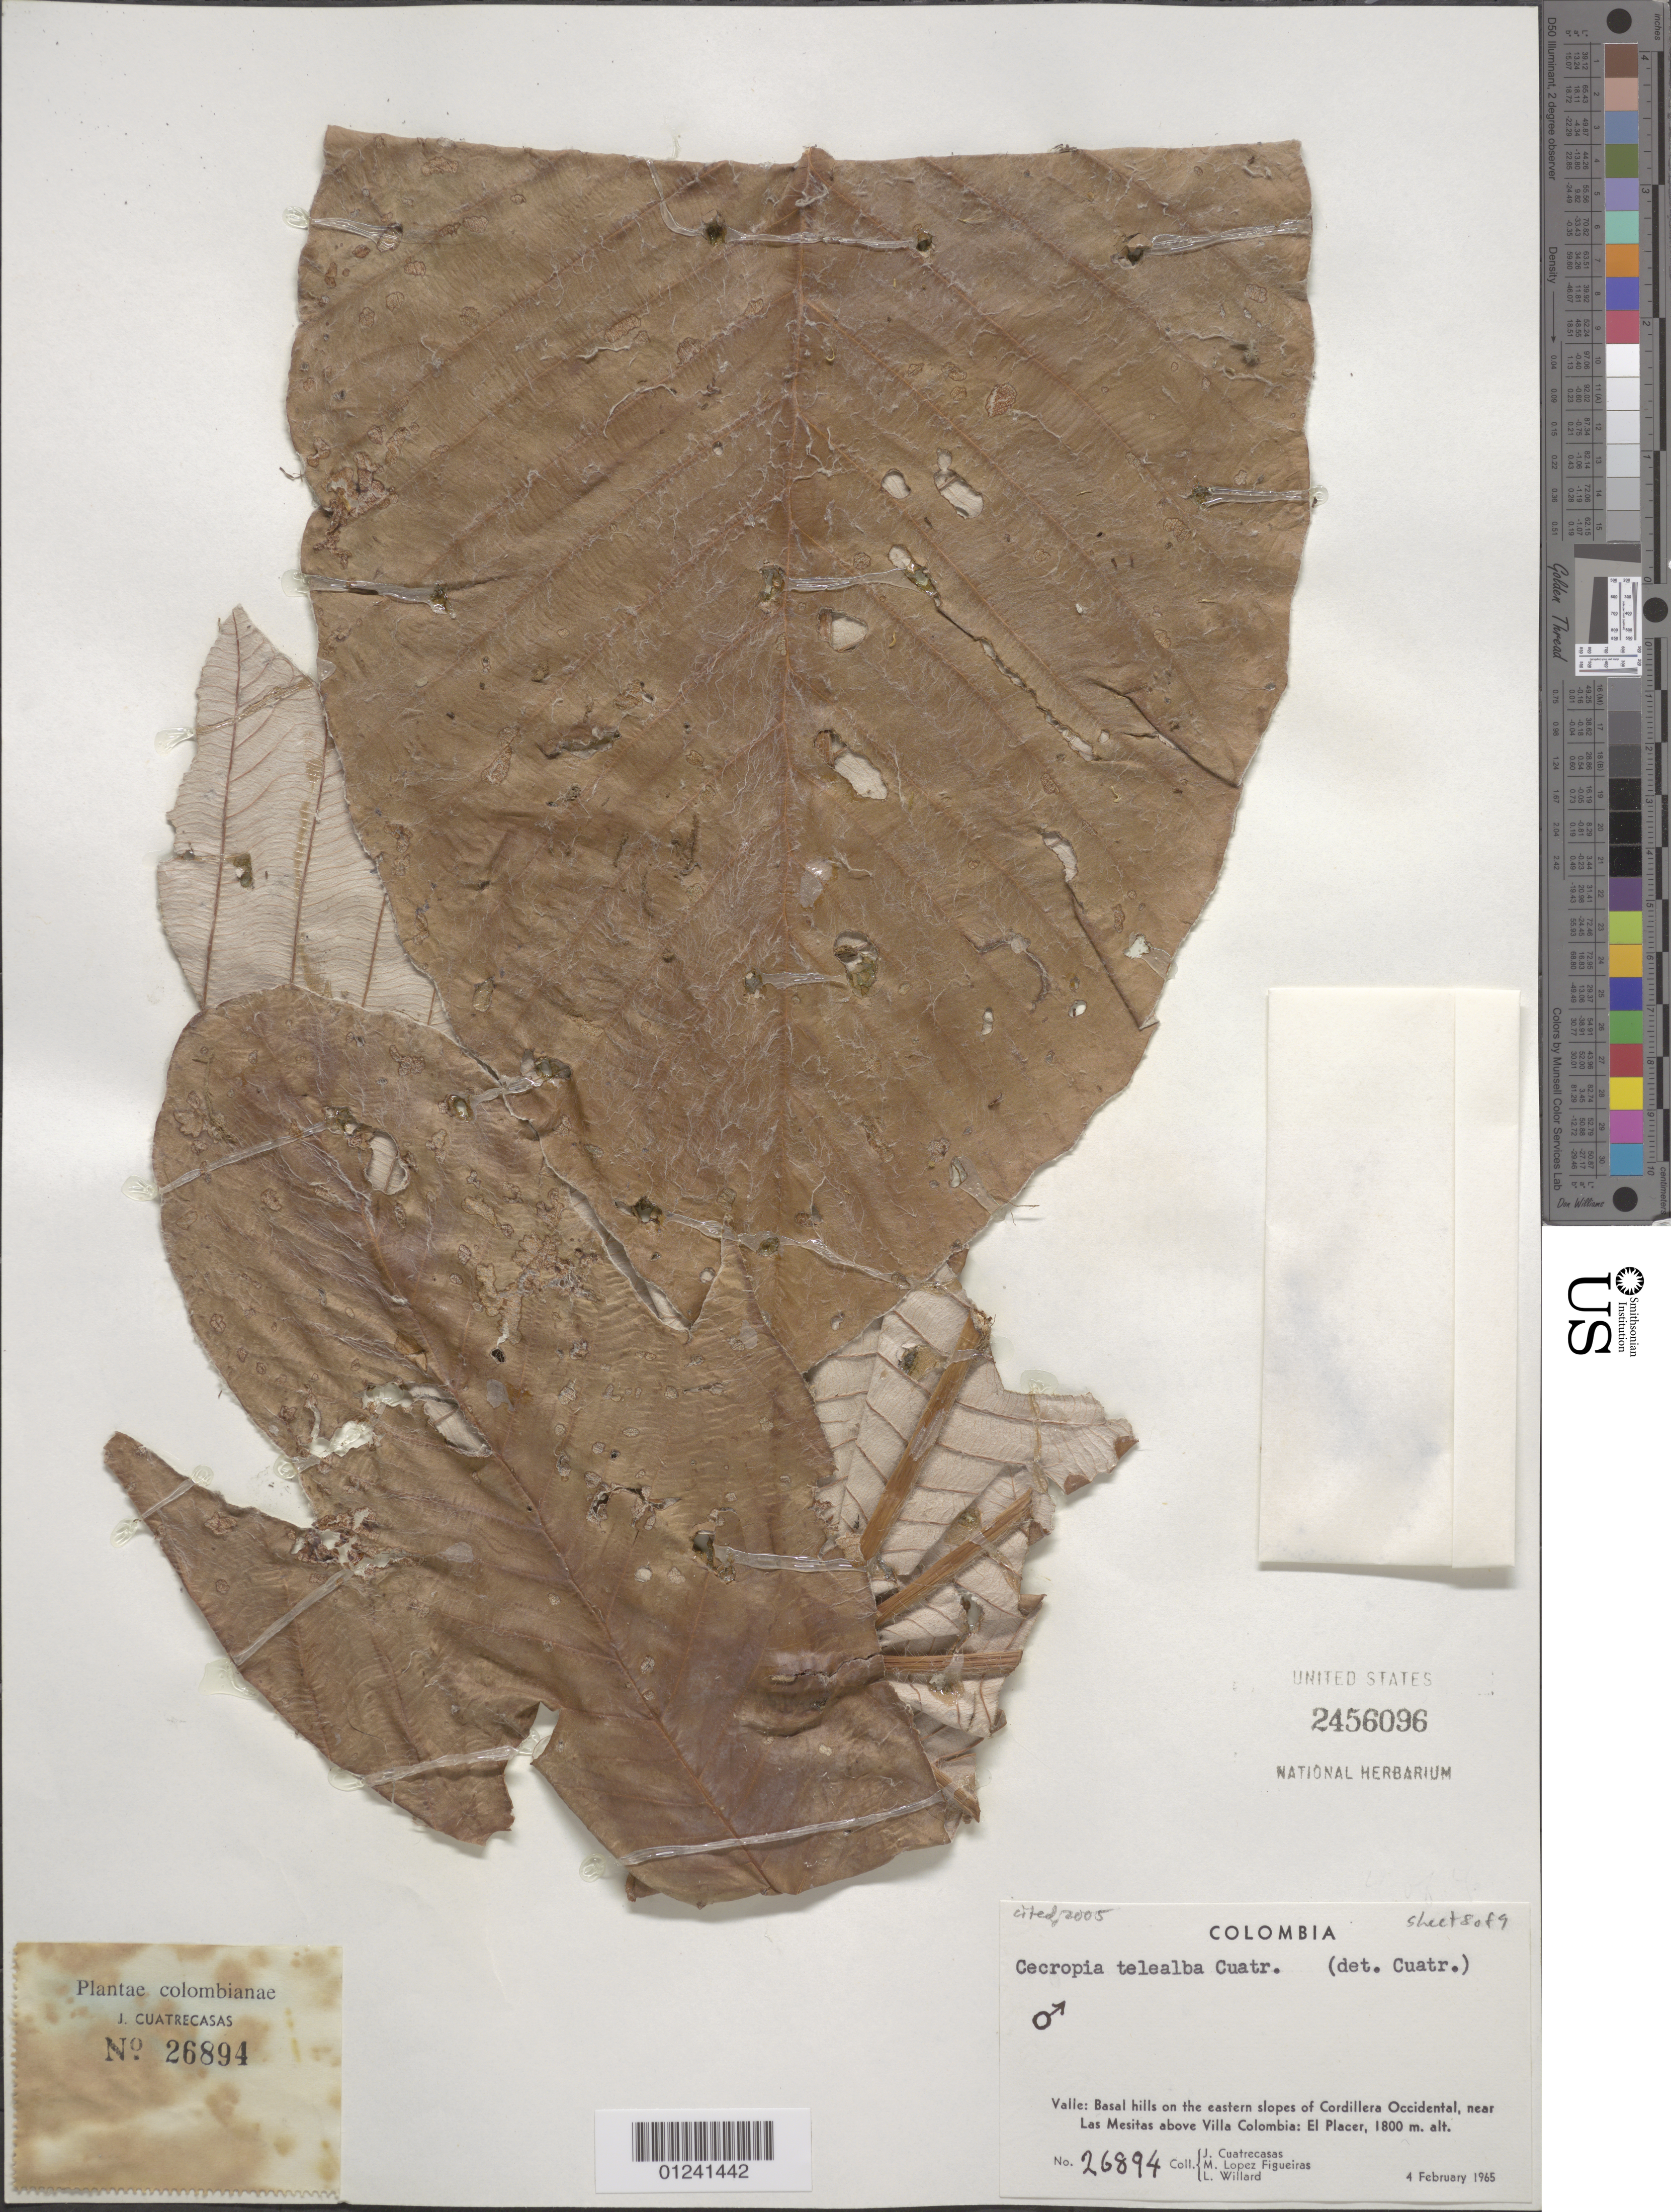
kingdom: Plantae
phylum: Tracheophyta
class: Magnoliopsida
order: Rosales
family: Urticaceae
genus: Cecropia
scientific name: Cecropia telealba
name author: Cuatrec.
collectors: J. Cuatrecasas, M. López Figueiras & L. Willard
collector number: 26894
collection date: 1965-02-04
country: Colombia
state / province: Valle del Cauca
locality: Basal hills on the eastern slopes of Cordillera Occidental, near Las Mesitas above Villa Colombia, El Placer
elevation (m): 1800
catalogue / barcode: US 2456096